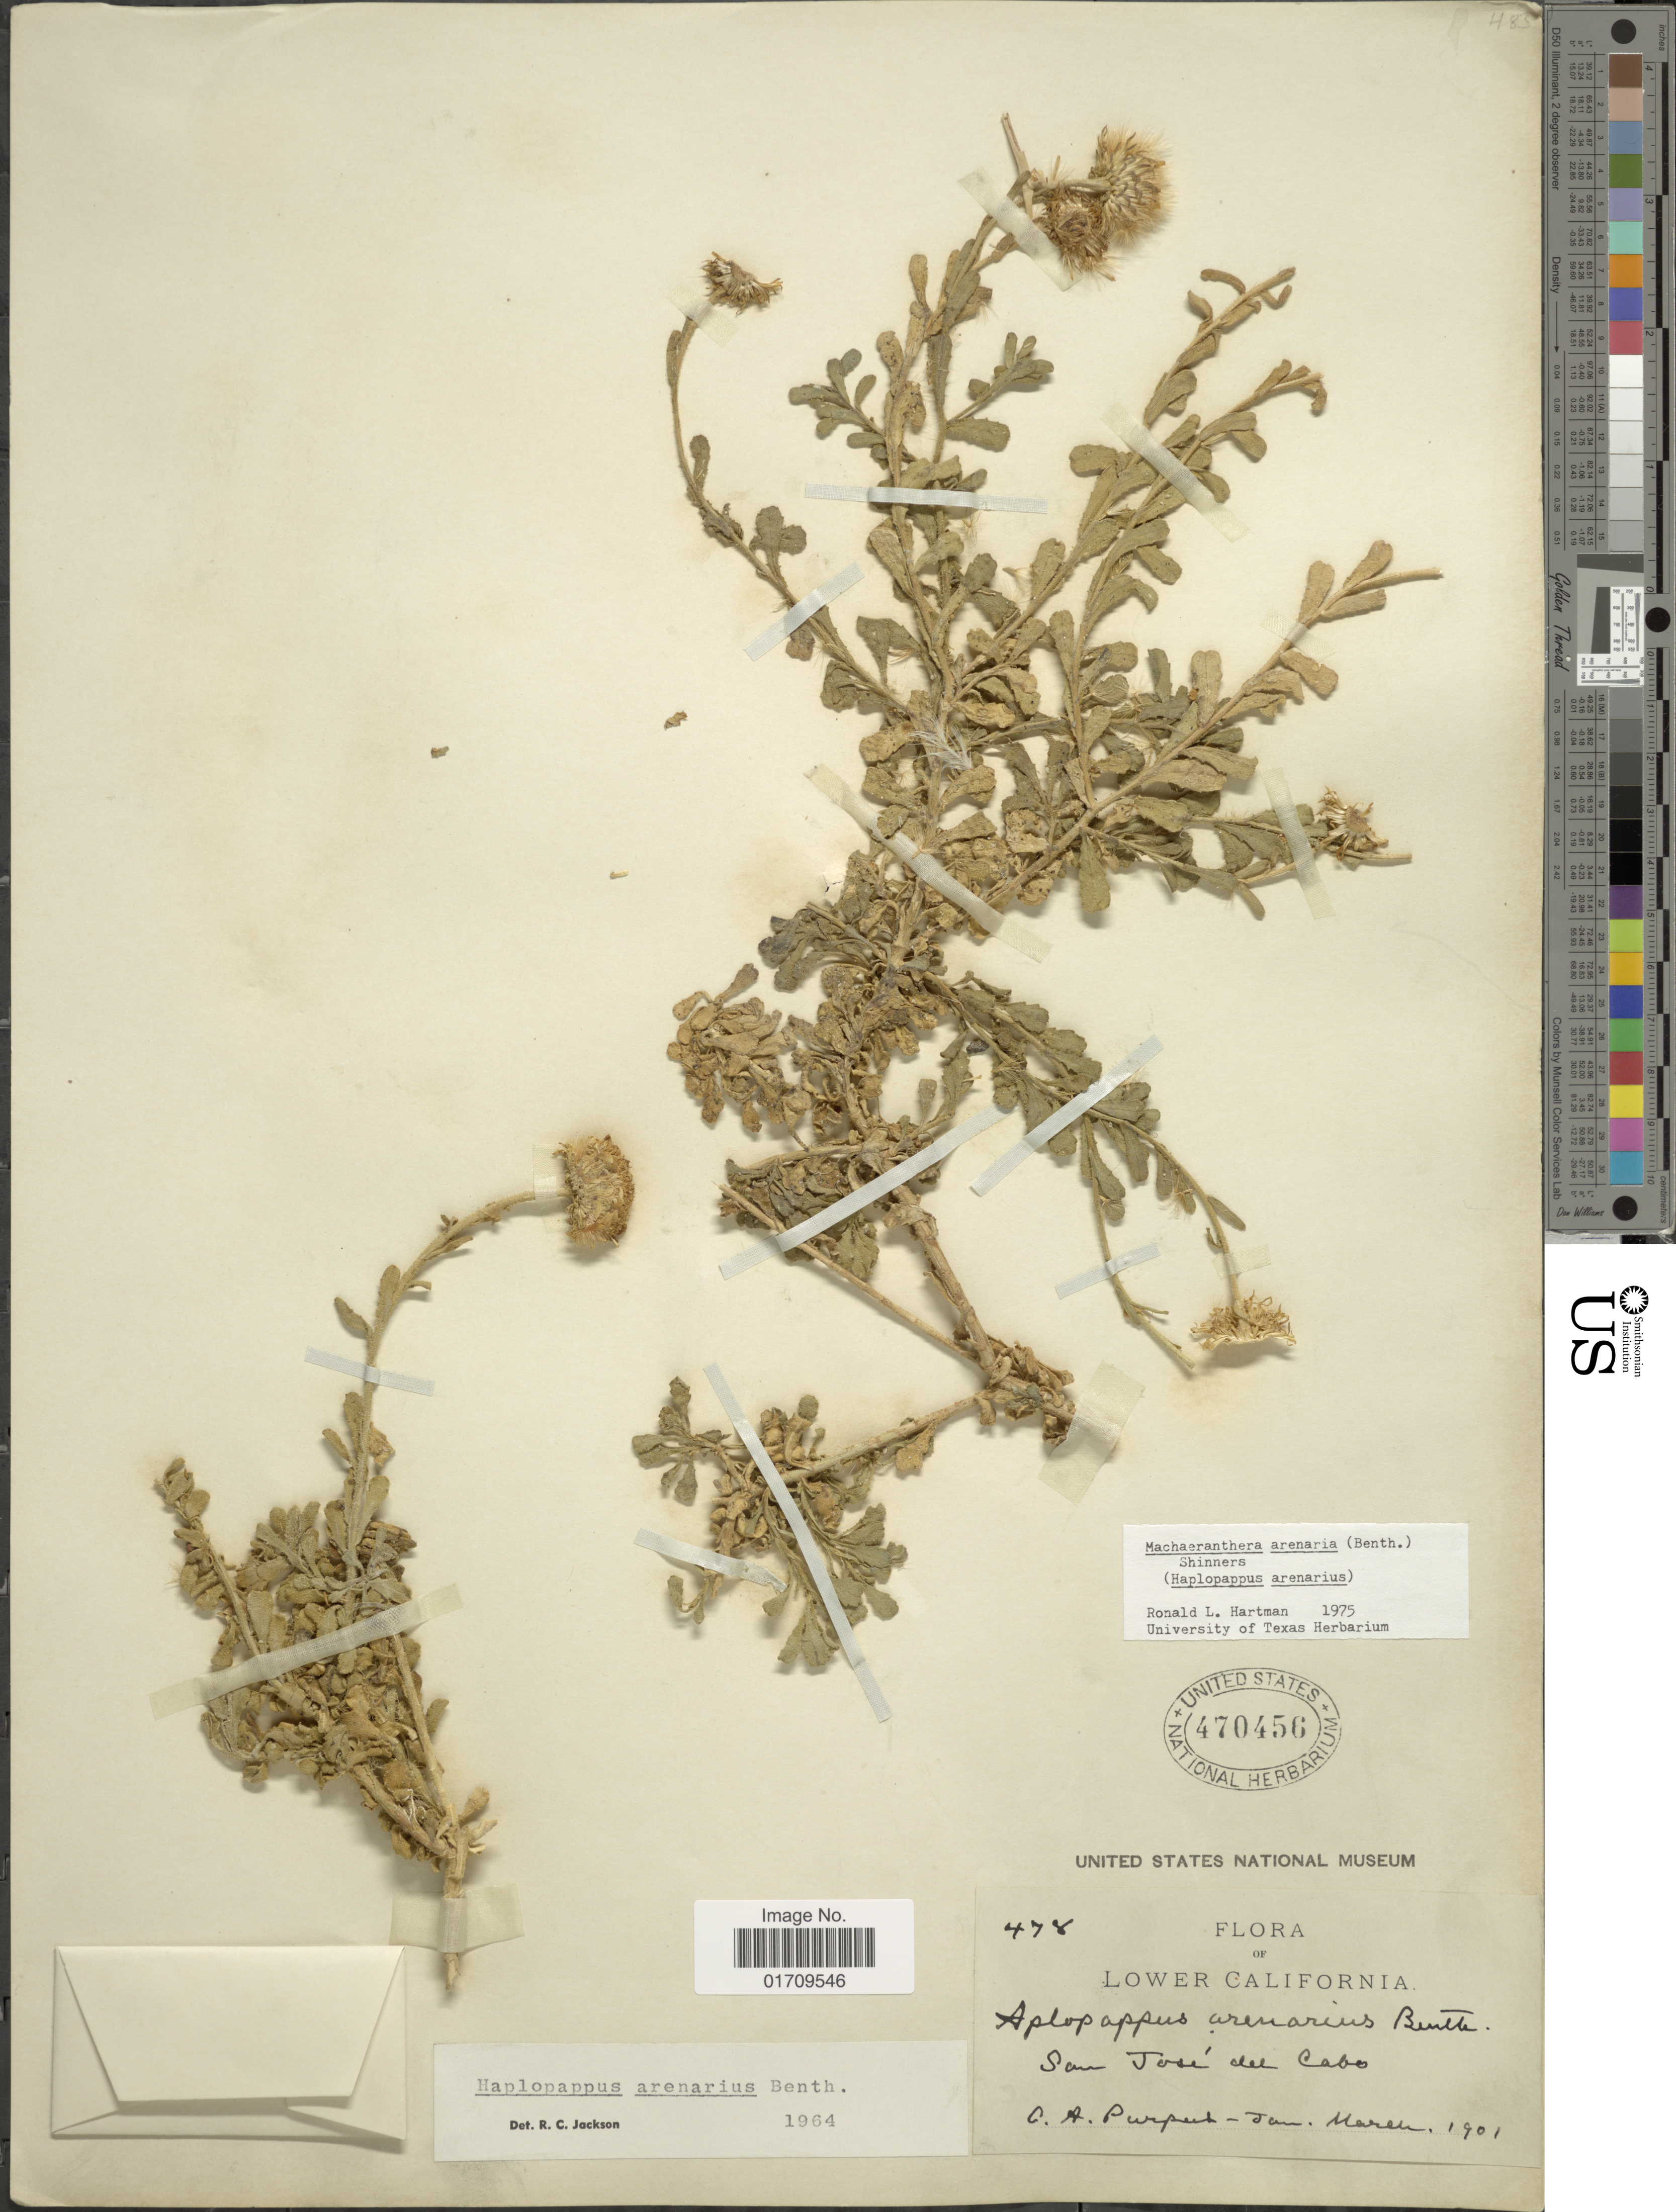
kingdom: Plantae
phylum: Tracheophyta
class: Magnoliopsida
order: Asterales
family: Asteraceae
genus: Machaeranthera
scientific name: Machaeranthera arenaria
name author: (Benth.) Shinners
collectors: C. A. Purpus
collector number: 478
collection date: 1901-01/1901-03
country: Mexico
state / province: Baja California Sur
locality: Lower California, San Jose del Cabo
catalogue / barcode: US 470456